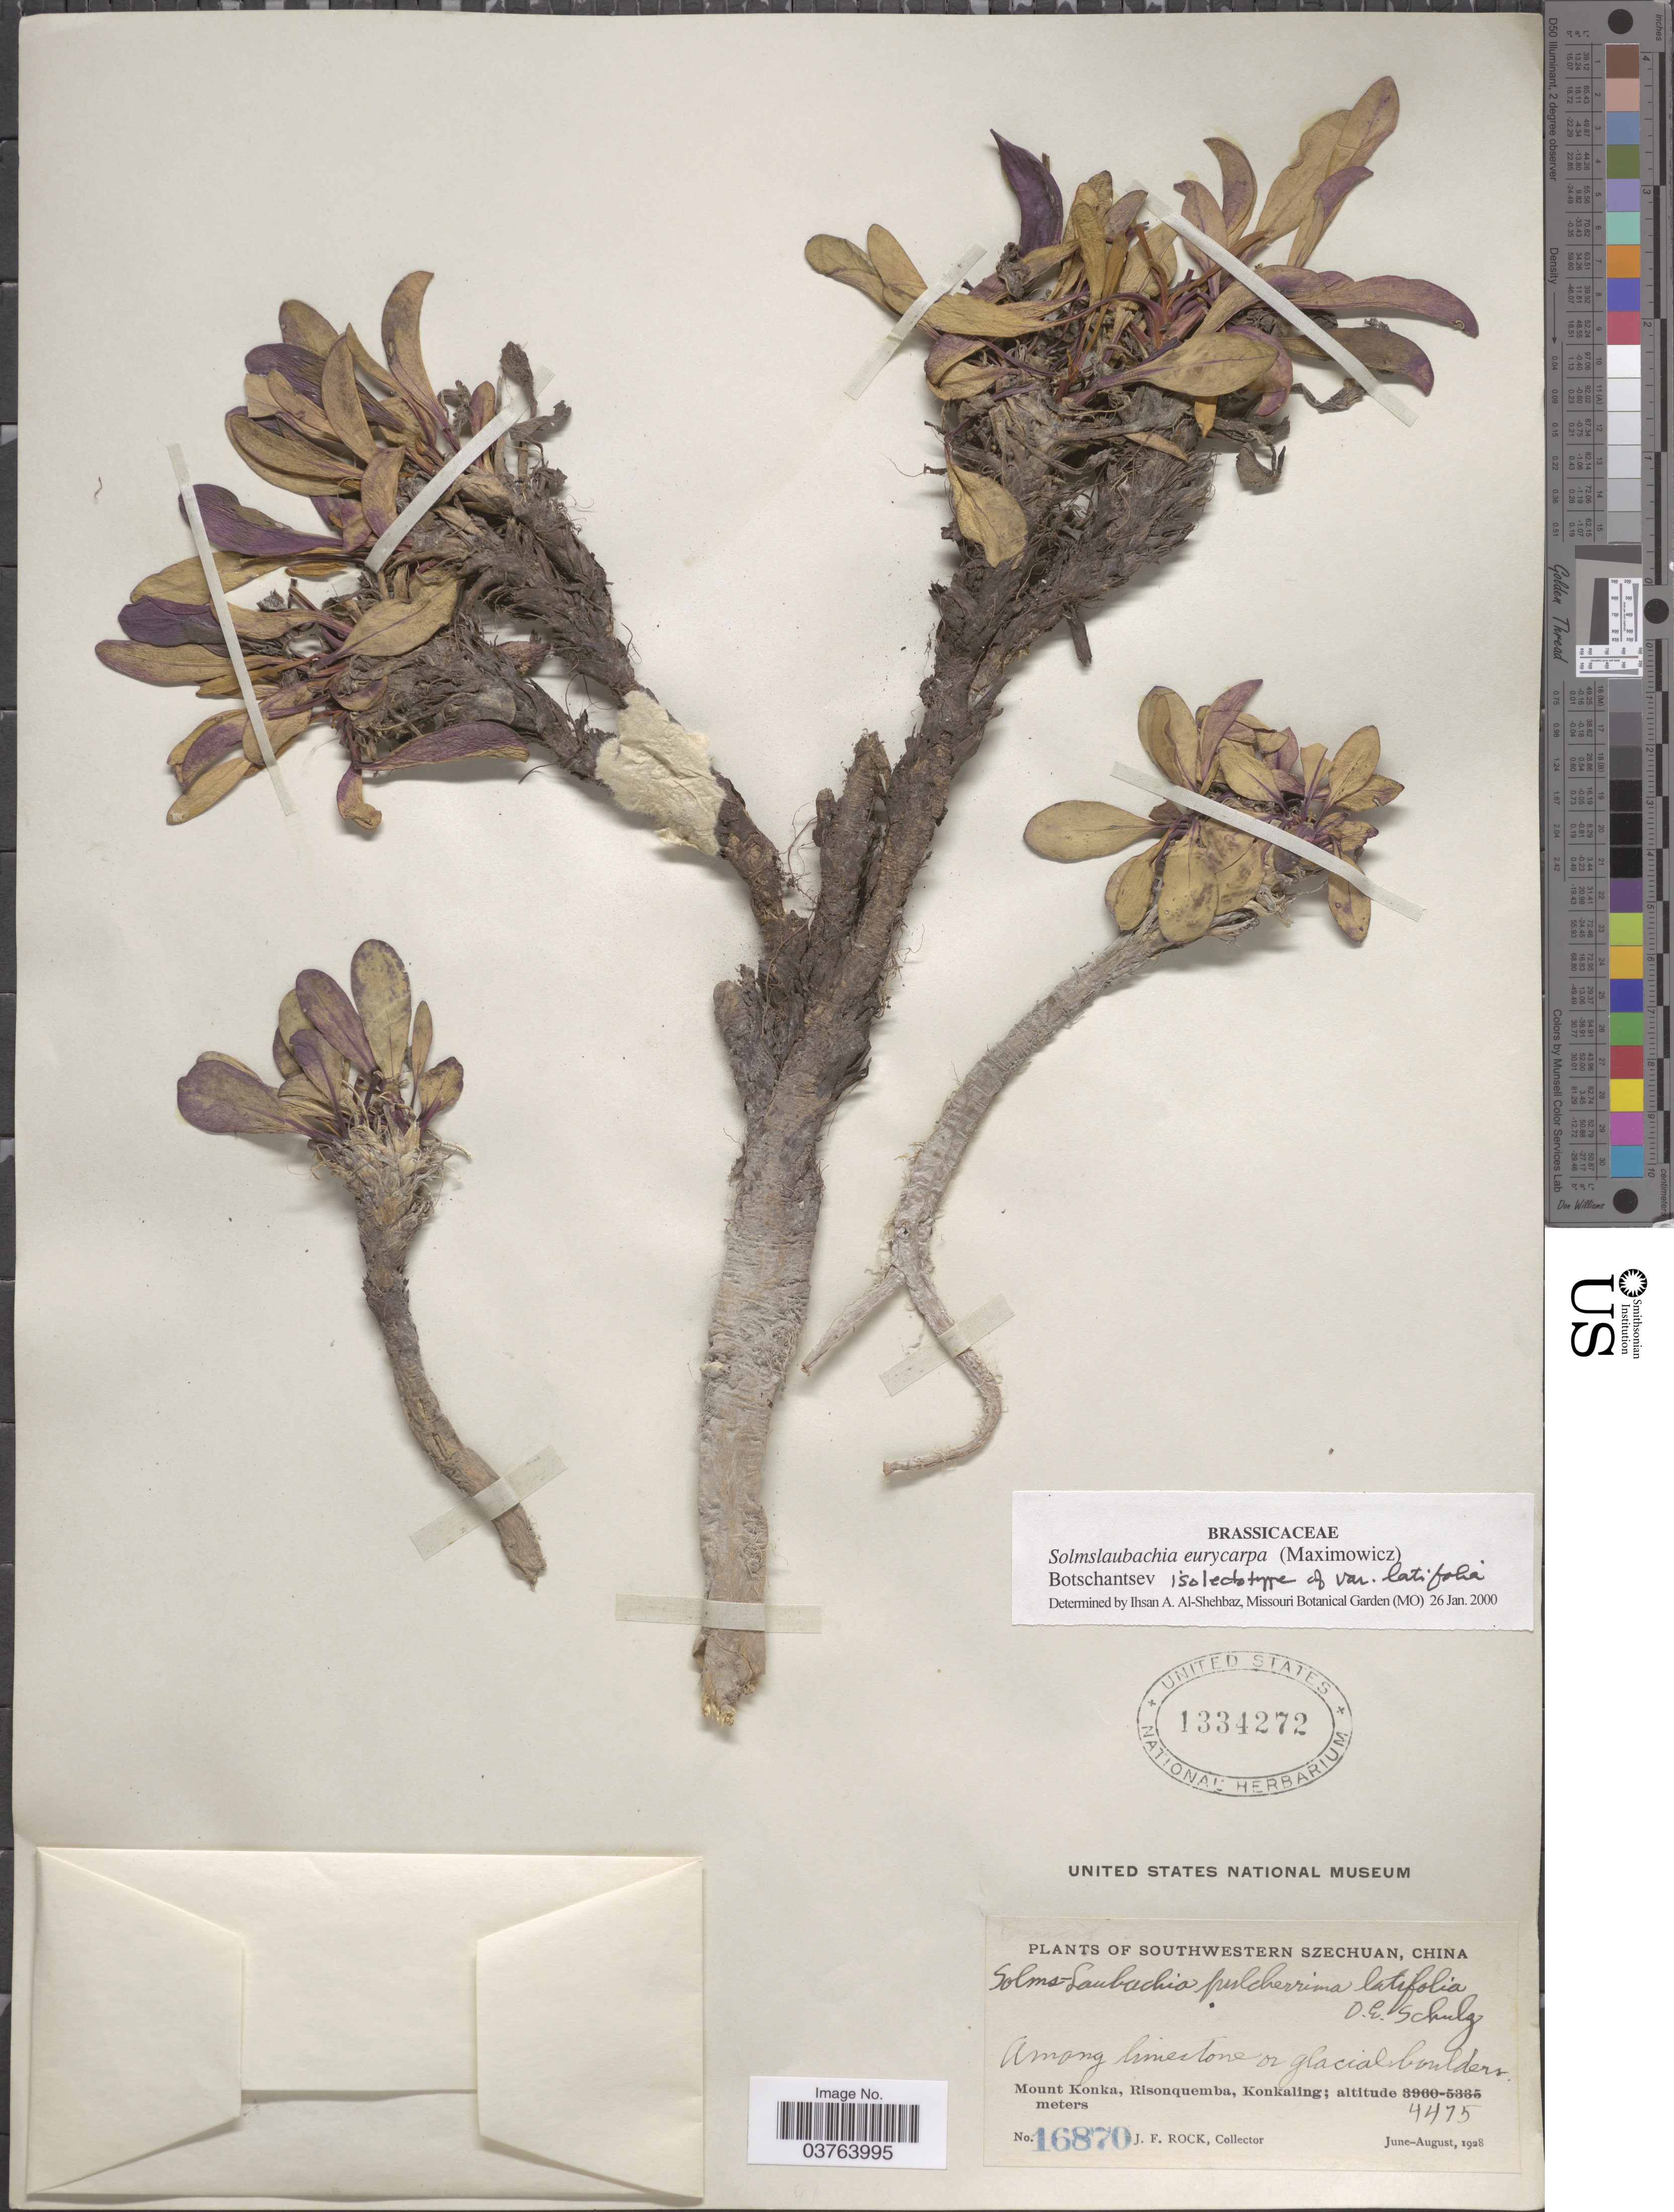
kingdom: Plantae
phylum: Tracheophyta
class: Magnoliopsida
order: Brassicales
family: Brassicaceae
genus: Solms-Laubachia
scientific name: Solms-laubachia eurycarpa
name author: (Maxim.) Botschantsev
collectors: J. Rock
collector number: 16870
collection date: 1928-06/1928-08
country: China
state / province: Sichuan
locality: Southwestern Szechuan. Mount Konka, Risonquemba, Konkaling.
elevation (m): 4475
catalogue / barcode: US 1334272